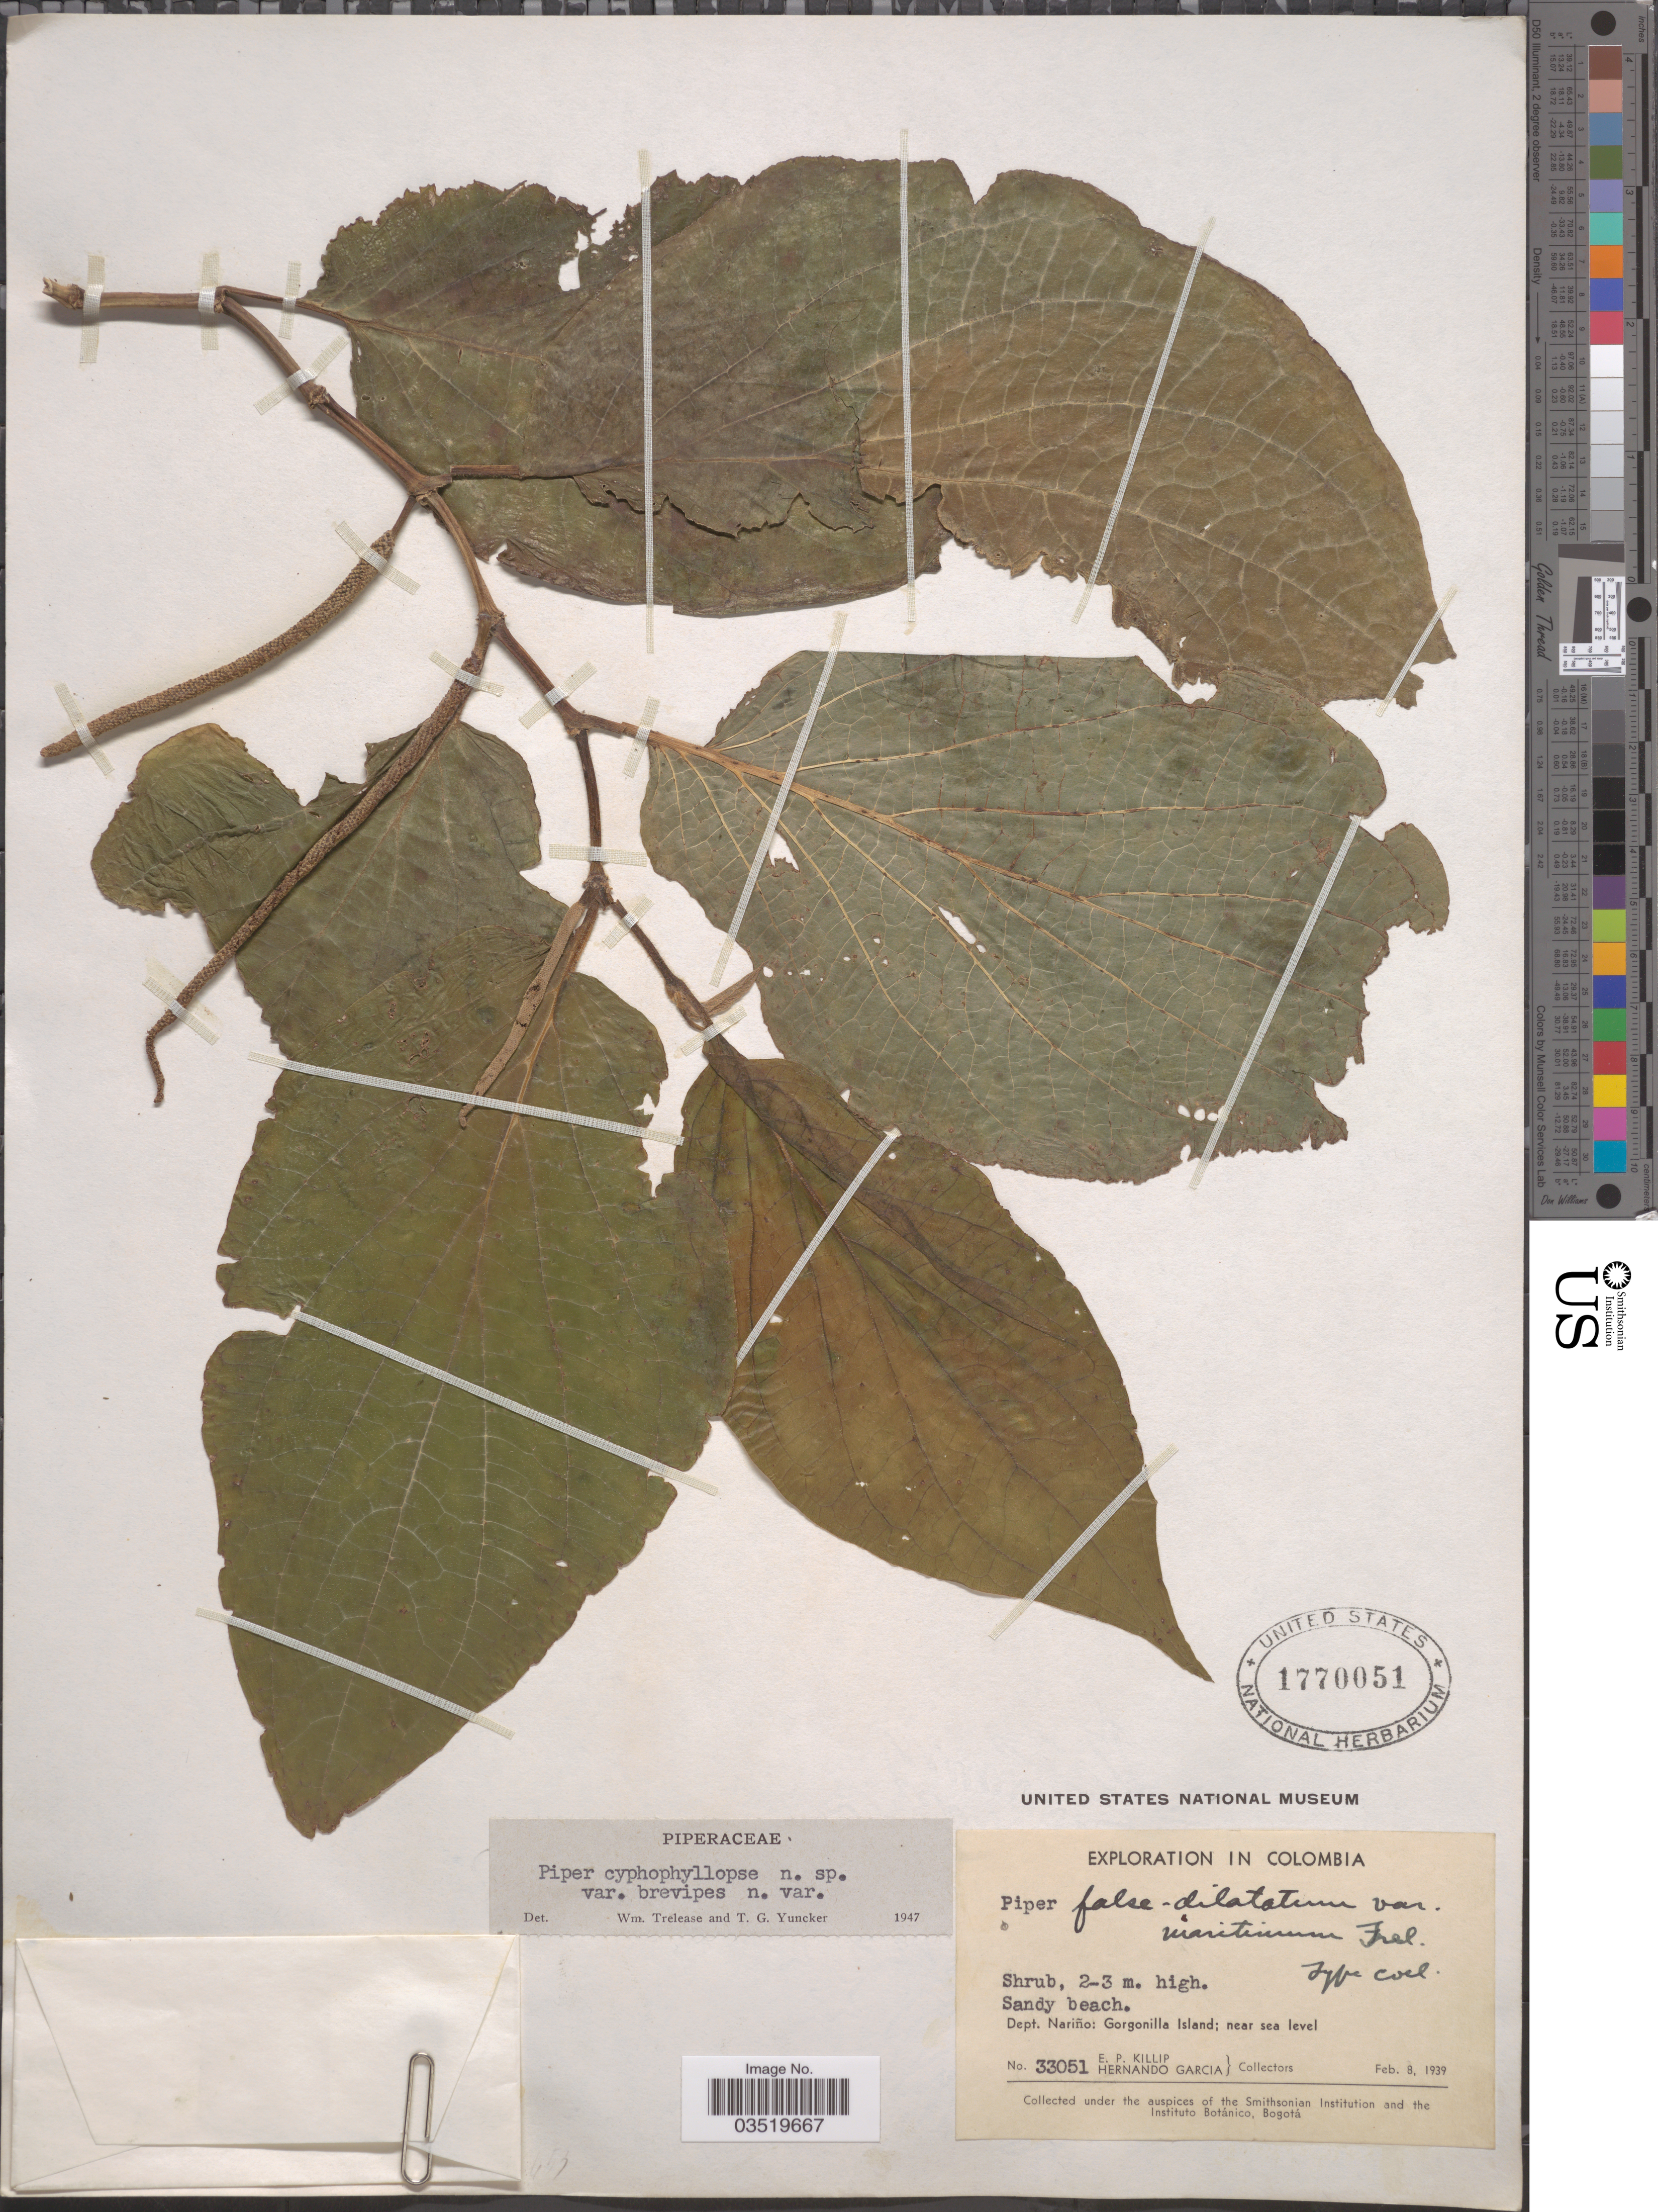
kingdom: Plantae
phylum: Tracheophyta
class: Magnoliopsida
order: Piperales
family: Piperaceae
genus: Piper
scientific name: Piper cyphophyllopse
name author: Trel. & Yunck.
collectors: E. P. Killip & H. Garcia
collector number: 33051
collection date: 1939-02-08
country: Colombia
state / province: Nariño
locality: Dept. Nariño: Gorgonilla Island.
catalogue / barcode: US 1770051